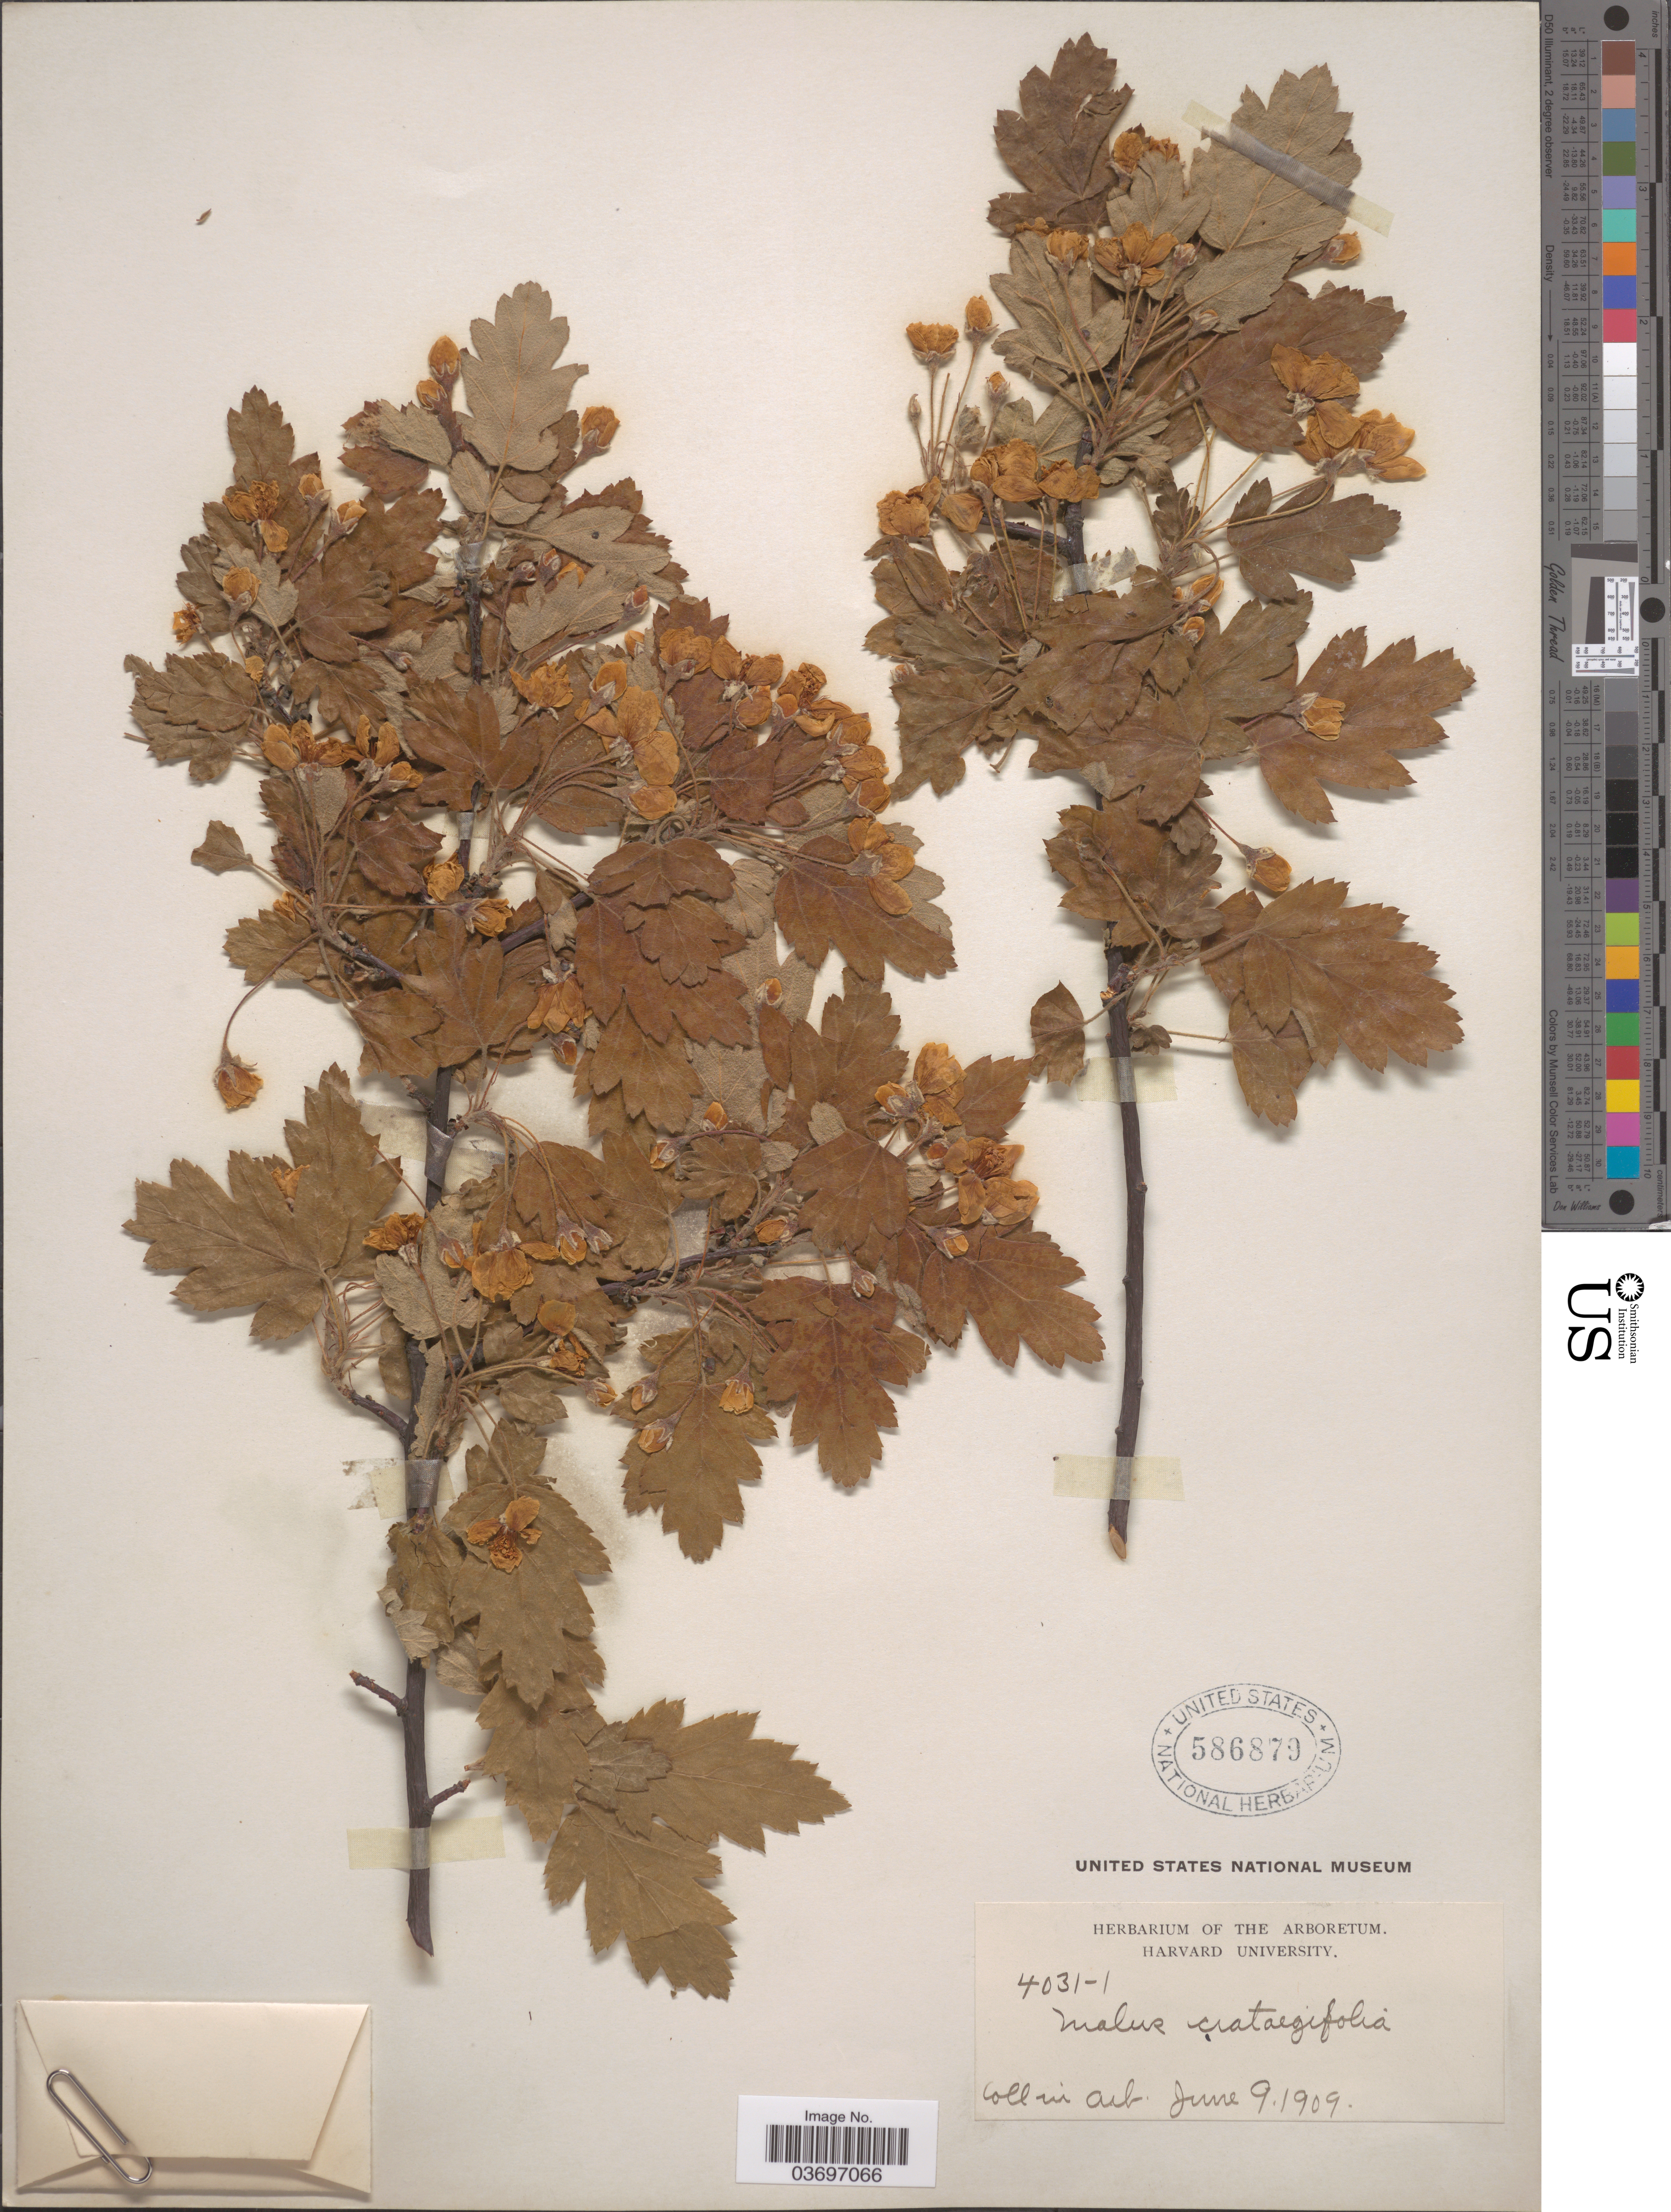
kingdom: Plantae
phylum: Tracheophyta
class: Magnoliopsida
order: Rosales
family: Rosaceae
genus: Eriolobus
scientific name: Eriolobus florentinus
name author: (Zuccagni) Stapf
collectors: Ex herb. of the Arboretum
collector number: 4031-1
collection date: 1909-06-09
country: United States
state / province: Massachusetts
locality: Arb.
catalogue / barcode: US 586879